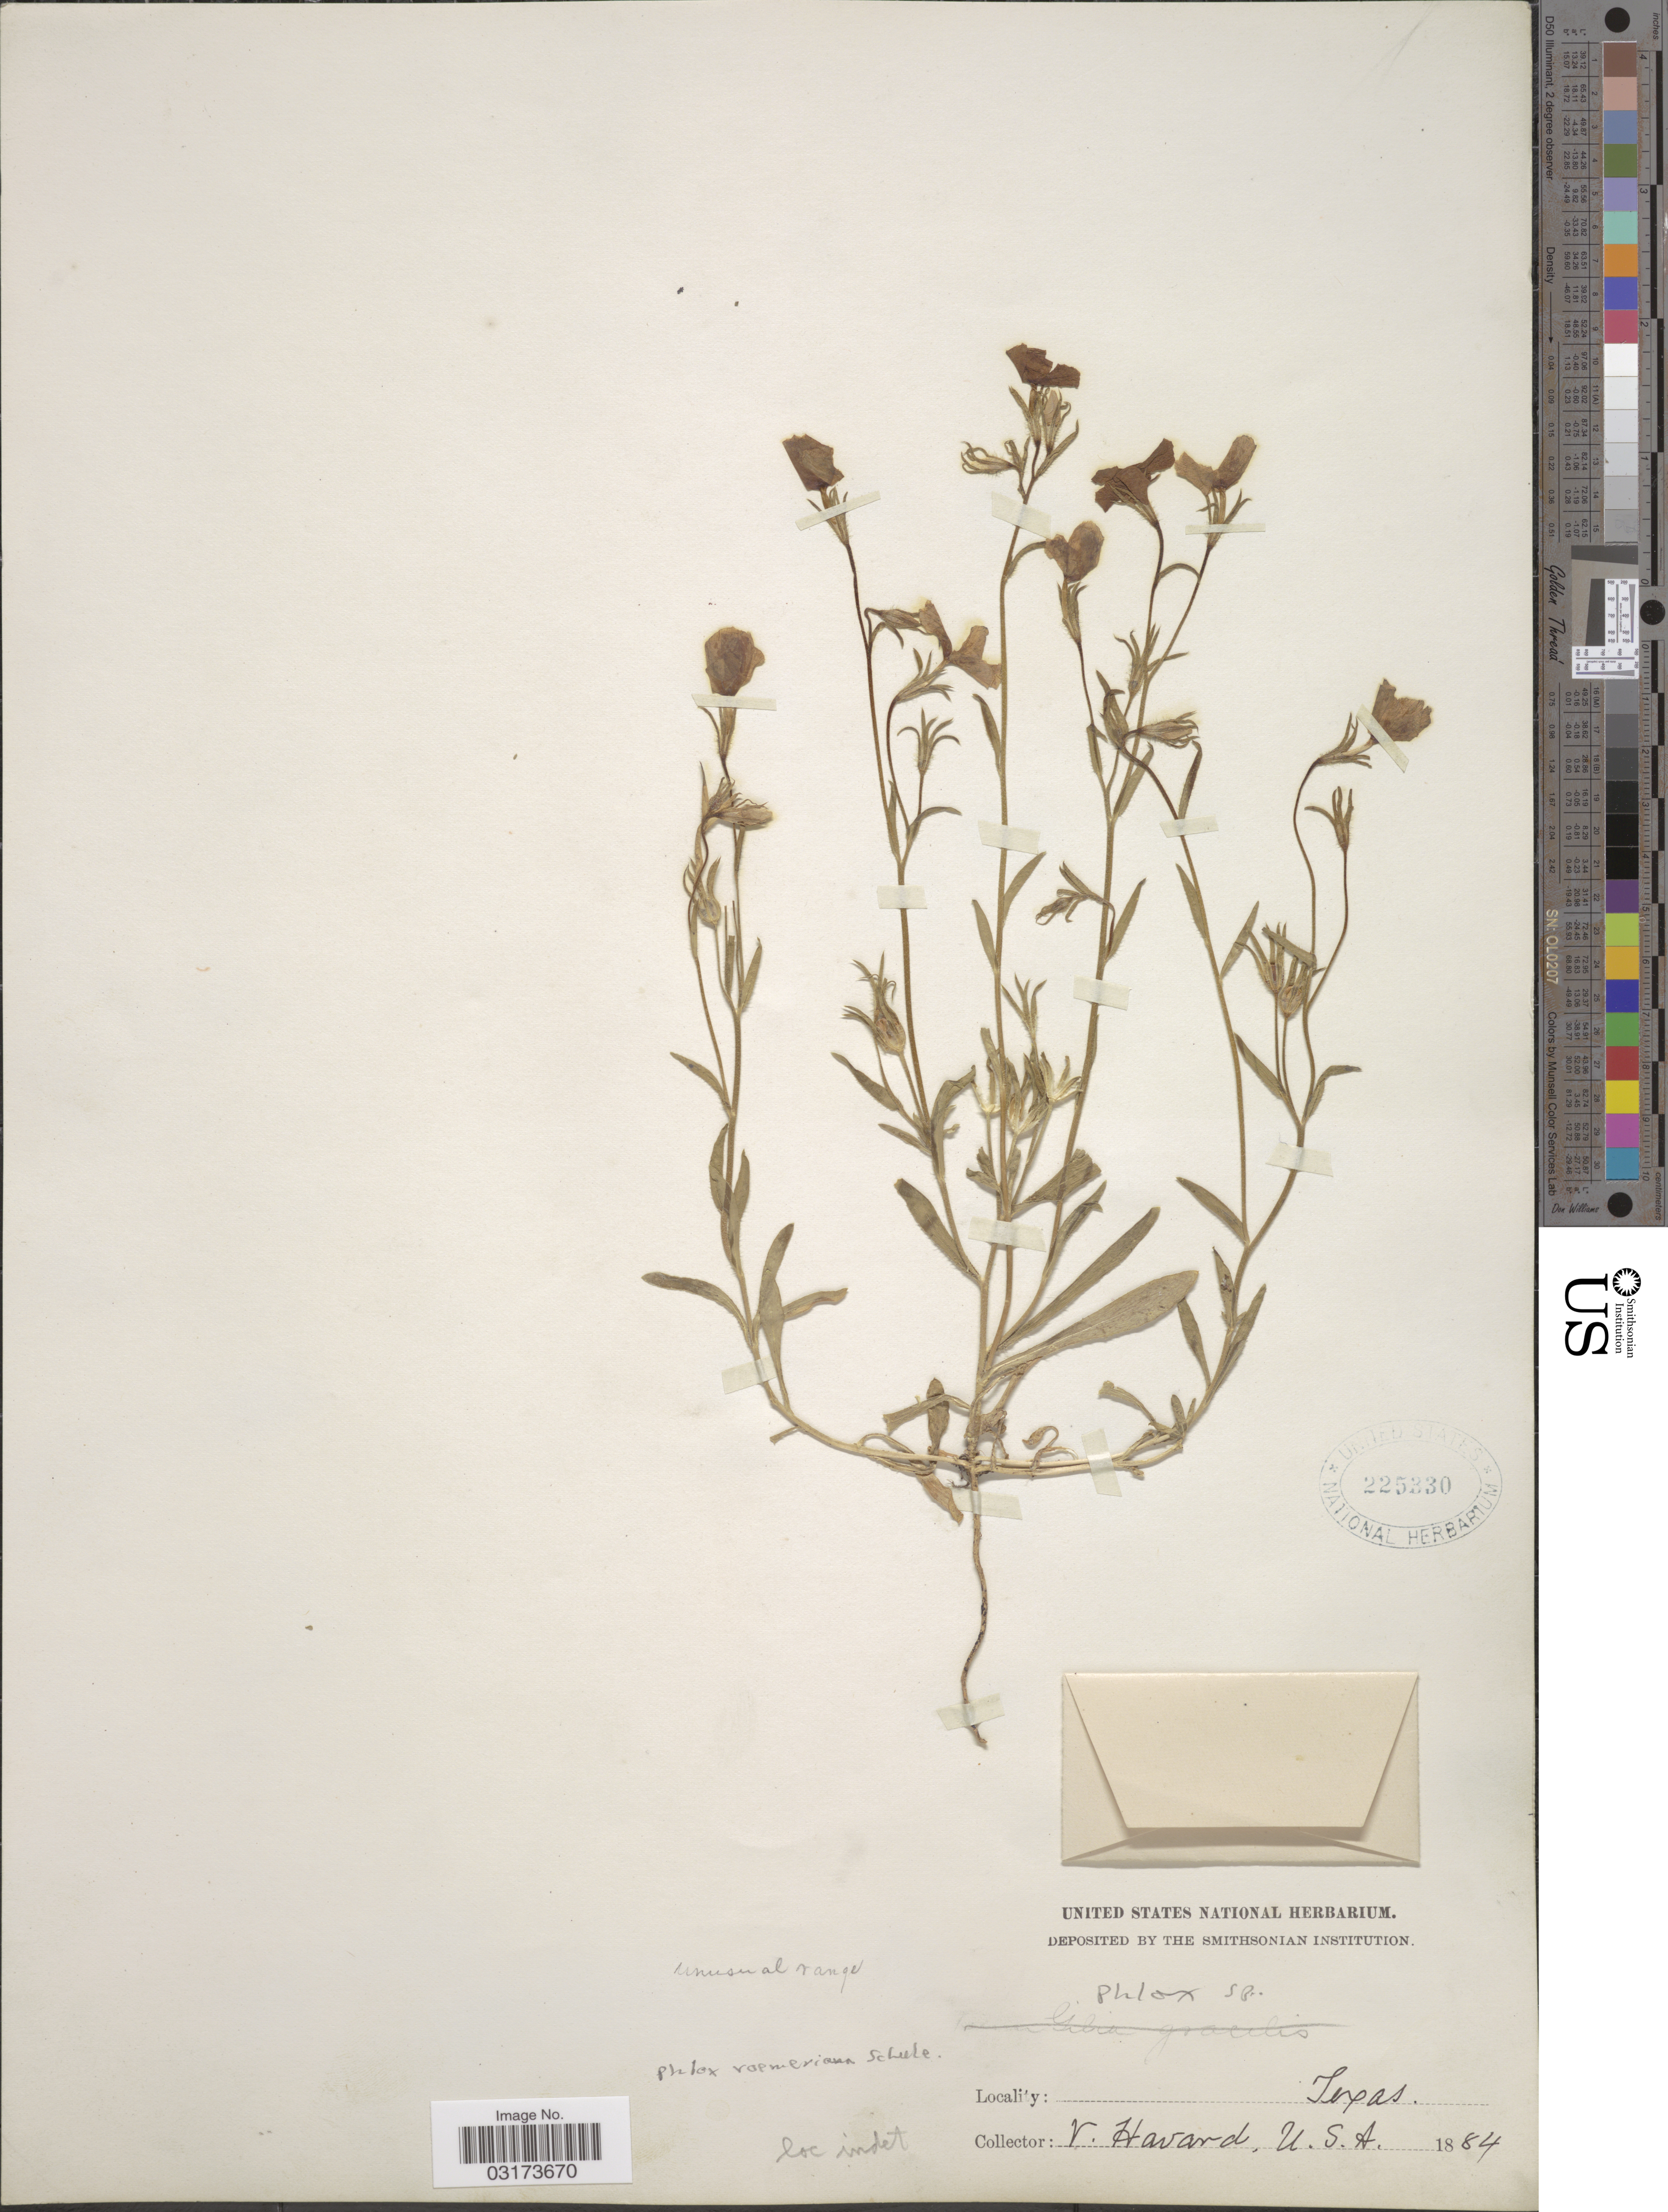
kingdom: Plantae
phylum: Tracheophyta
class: Magnoliopsida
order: Ericales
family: Polemoniaceae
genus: Phlox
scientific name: Phlox roemeriana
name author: Scheele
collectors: V. Havard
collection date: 1884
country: United States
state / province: Texas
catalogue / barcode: US 225330